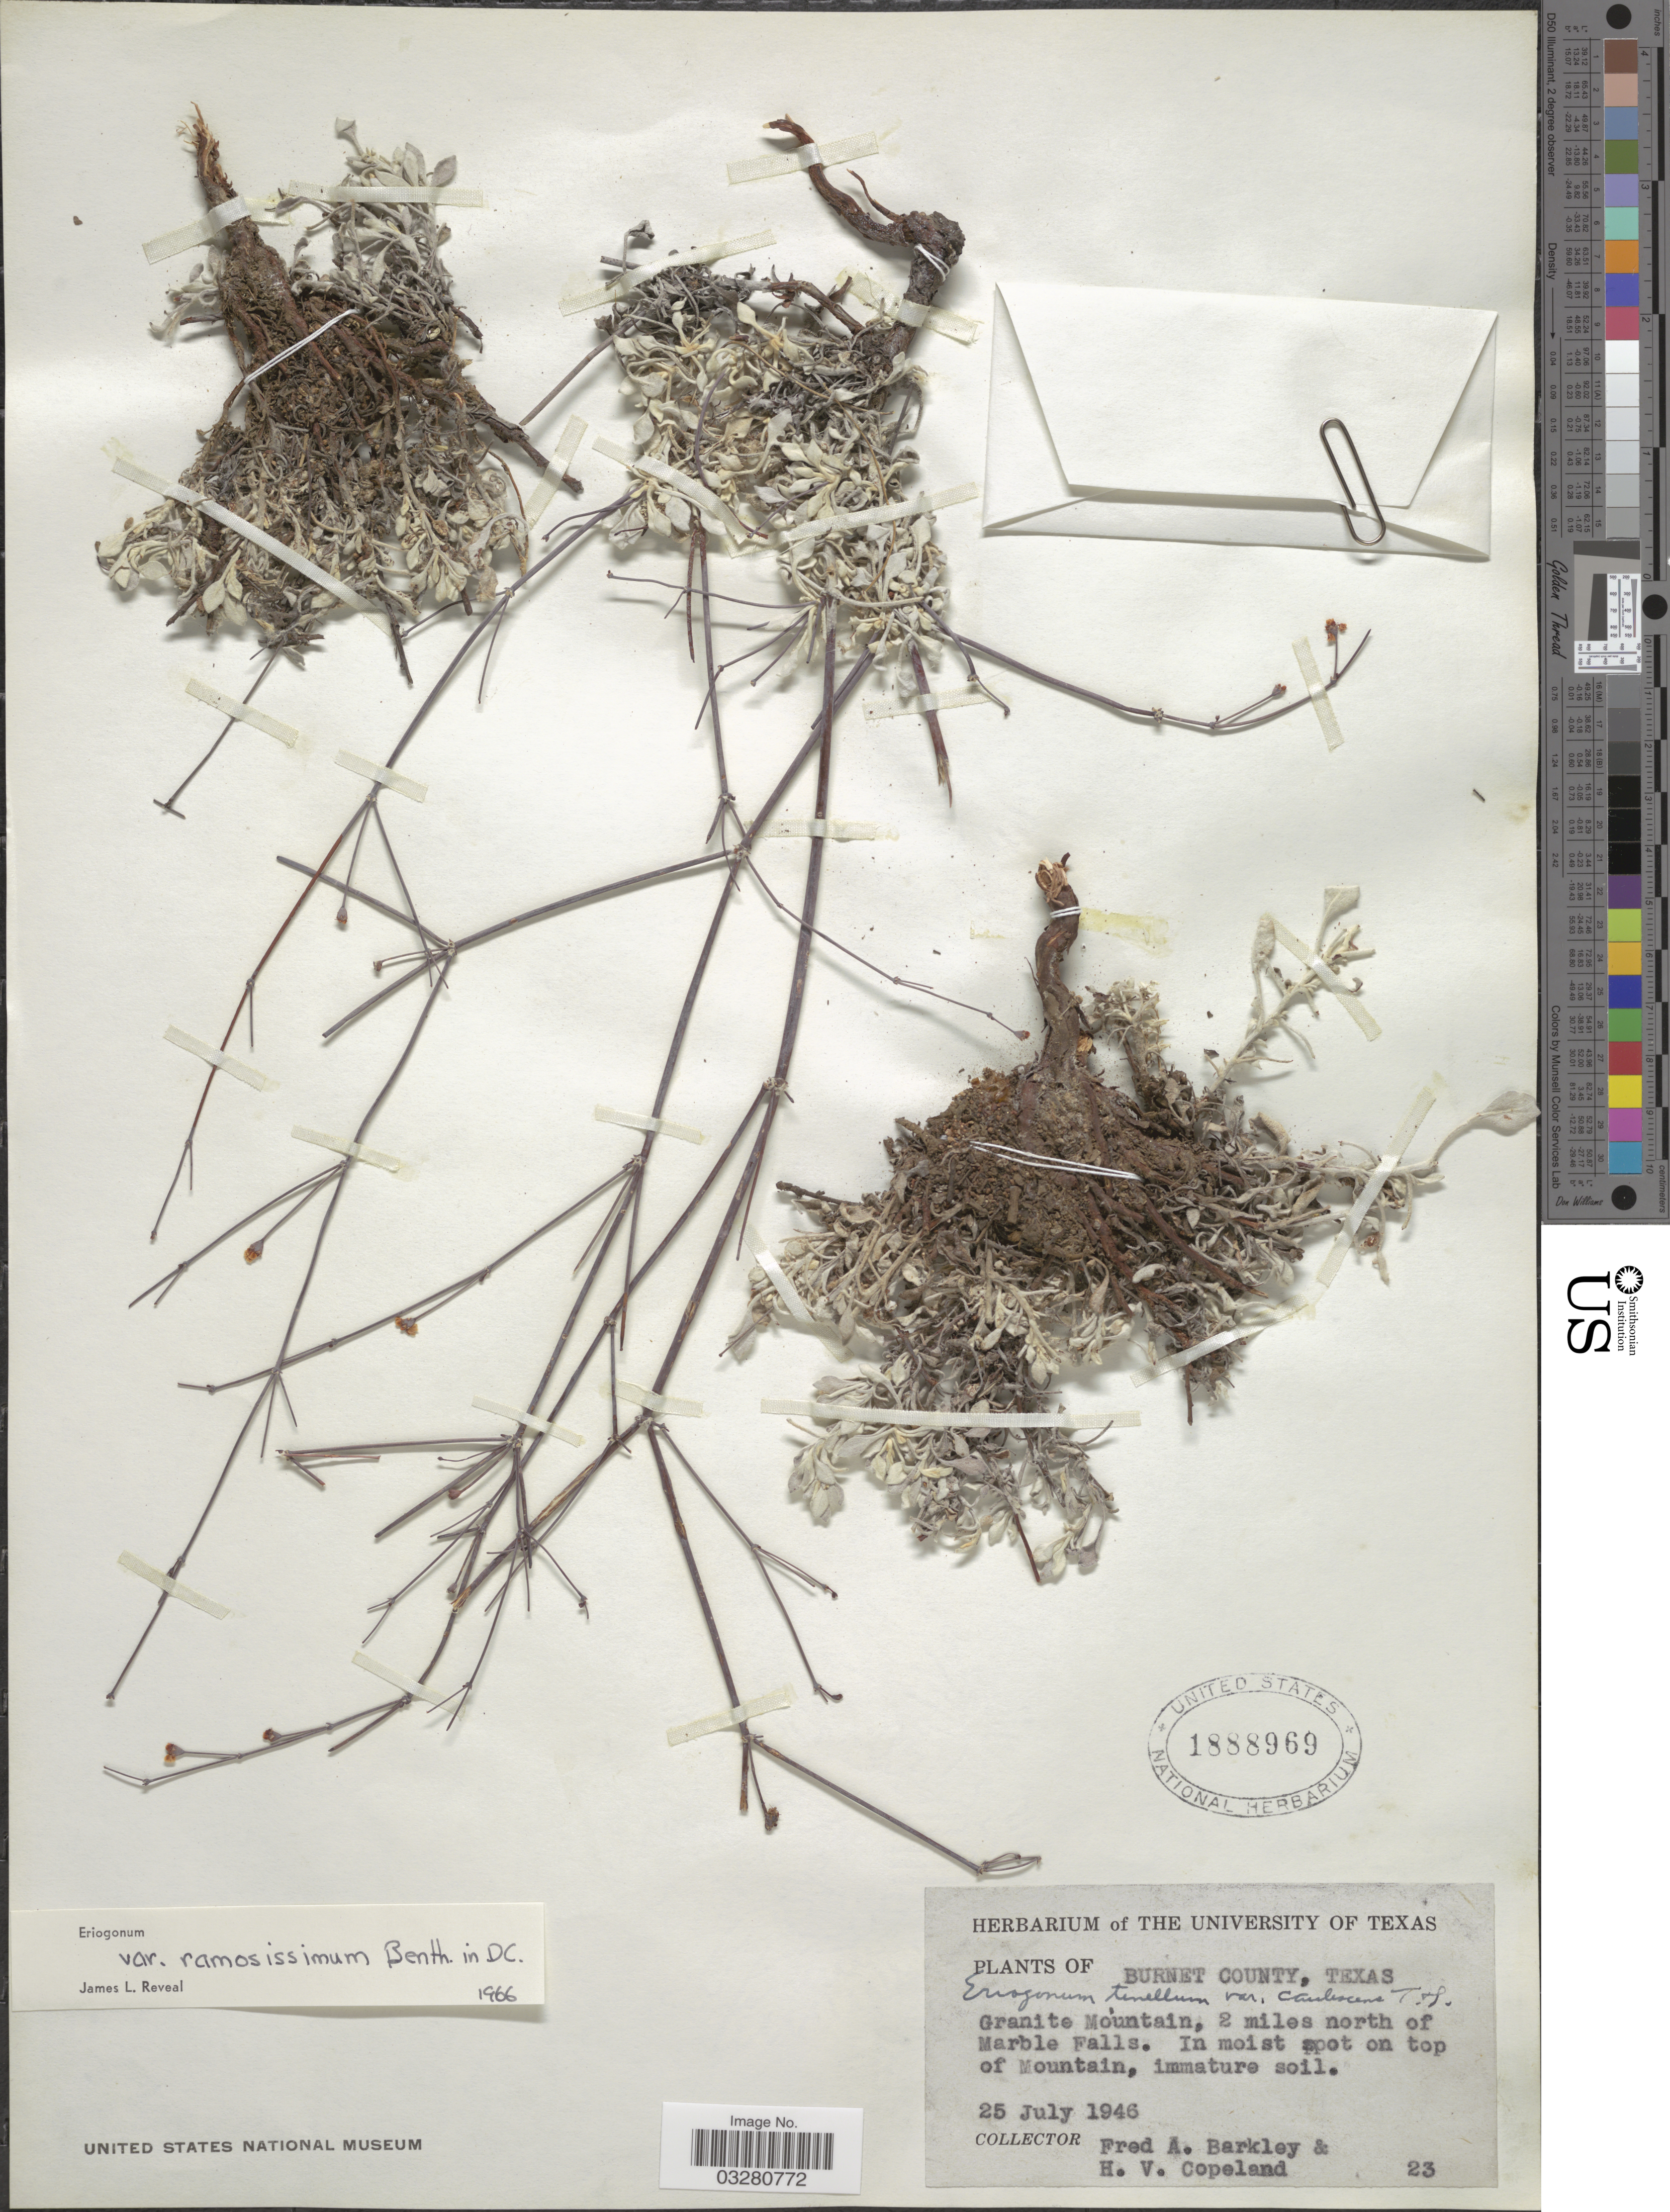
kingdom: Plantae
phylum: Tracheophyta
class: Magnoliopsida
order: Caryophyllales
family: Polygonaceae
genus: Eriogonum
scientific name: Eriogonum tenellum var. ramosissimum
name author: Benth. in DC.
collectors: F. A. Barkley & H. V. Copeland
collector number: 23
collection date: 1946-07-25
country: United States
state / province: Texas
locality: Burnet County. Granite Mountain, 2 miles north of Marble Falls. In moist spot on top of Mountain.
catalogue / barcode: US 1888969